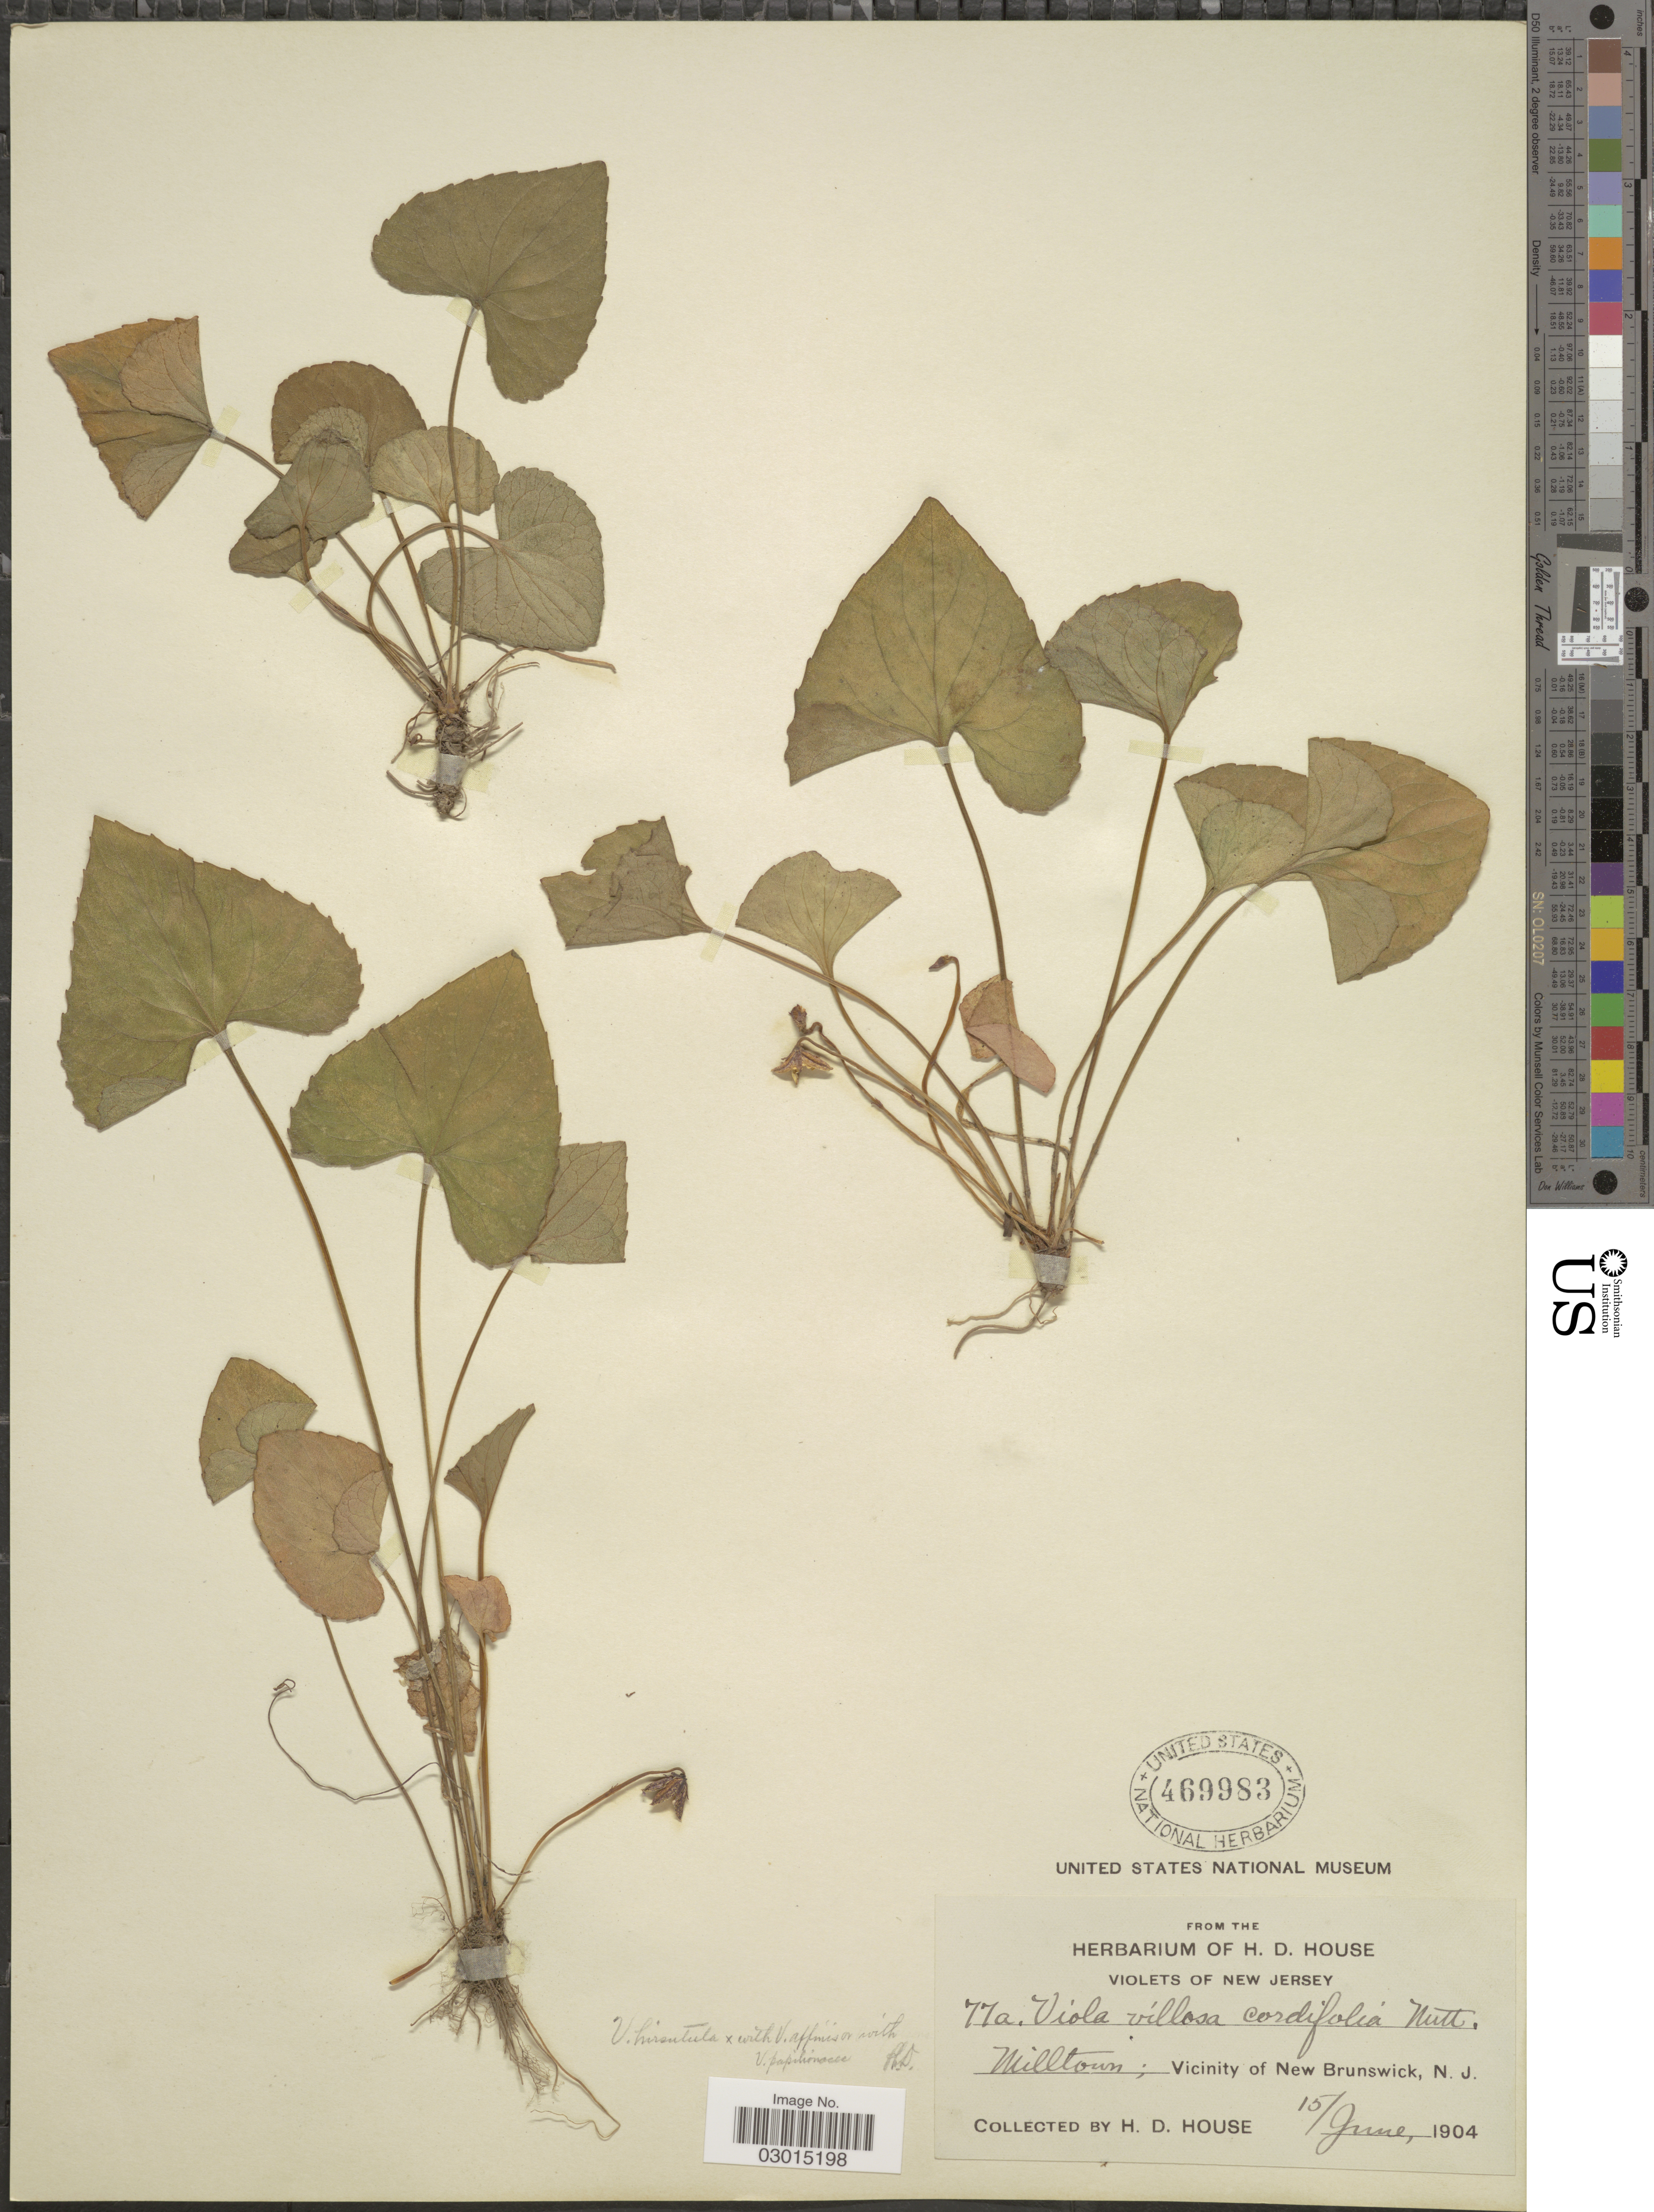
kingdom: Plantae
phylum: Tracheophyta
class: Magnoliopsida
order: Malpighiales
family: Violaceae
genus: Viola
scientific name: Viola hirsutula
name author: Brainerd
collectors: H. D. House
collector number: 77a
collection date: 1904-06-15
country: United States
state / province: New Jersey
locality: Milltown; Vicinity of New Brunswick, N.J.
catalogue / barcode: US 469983